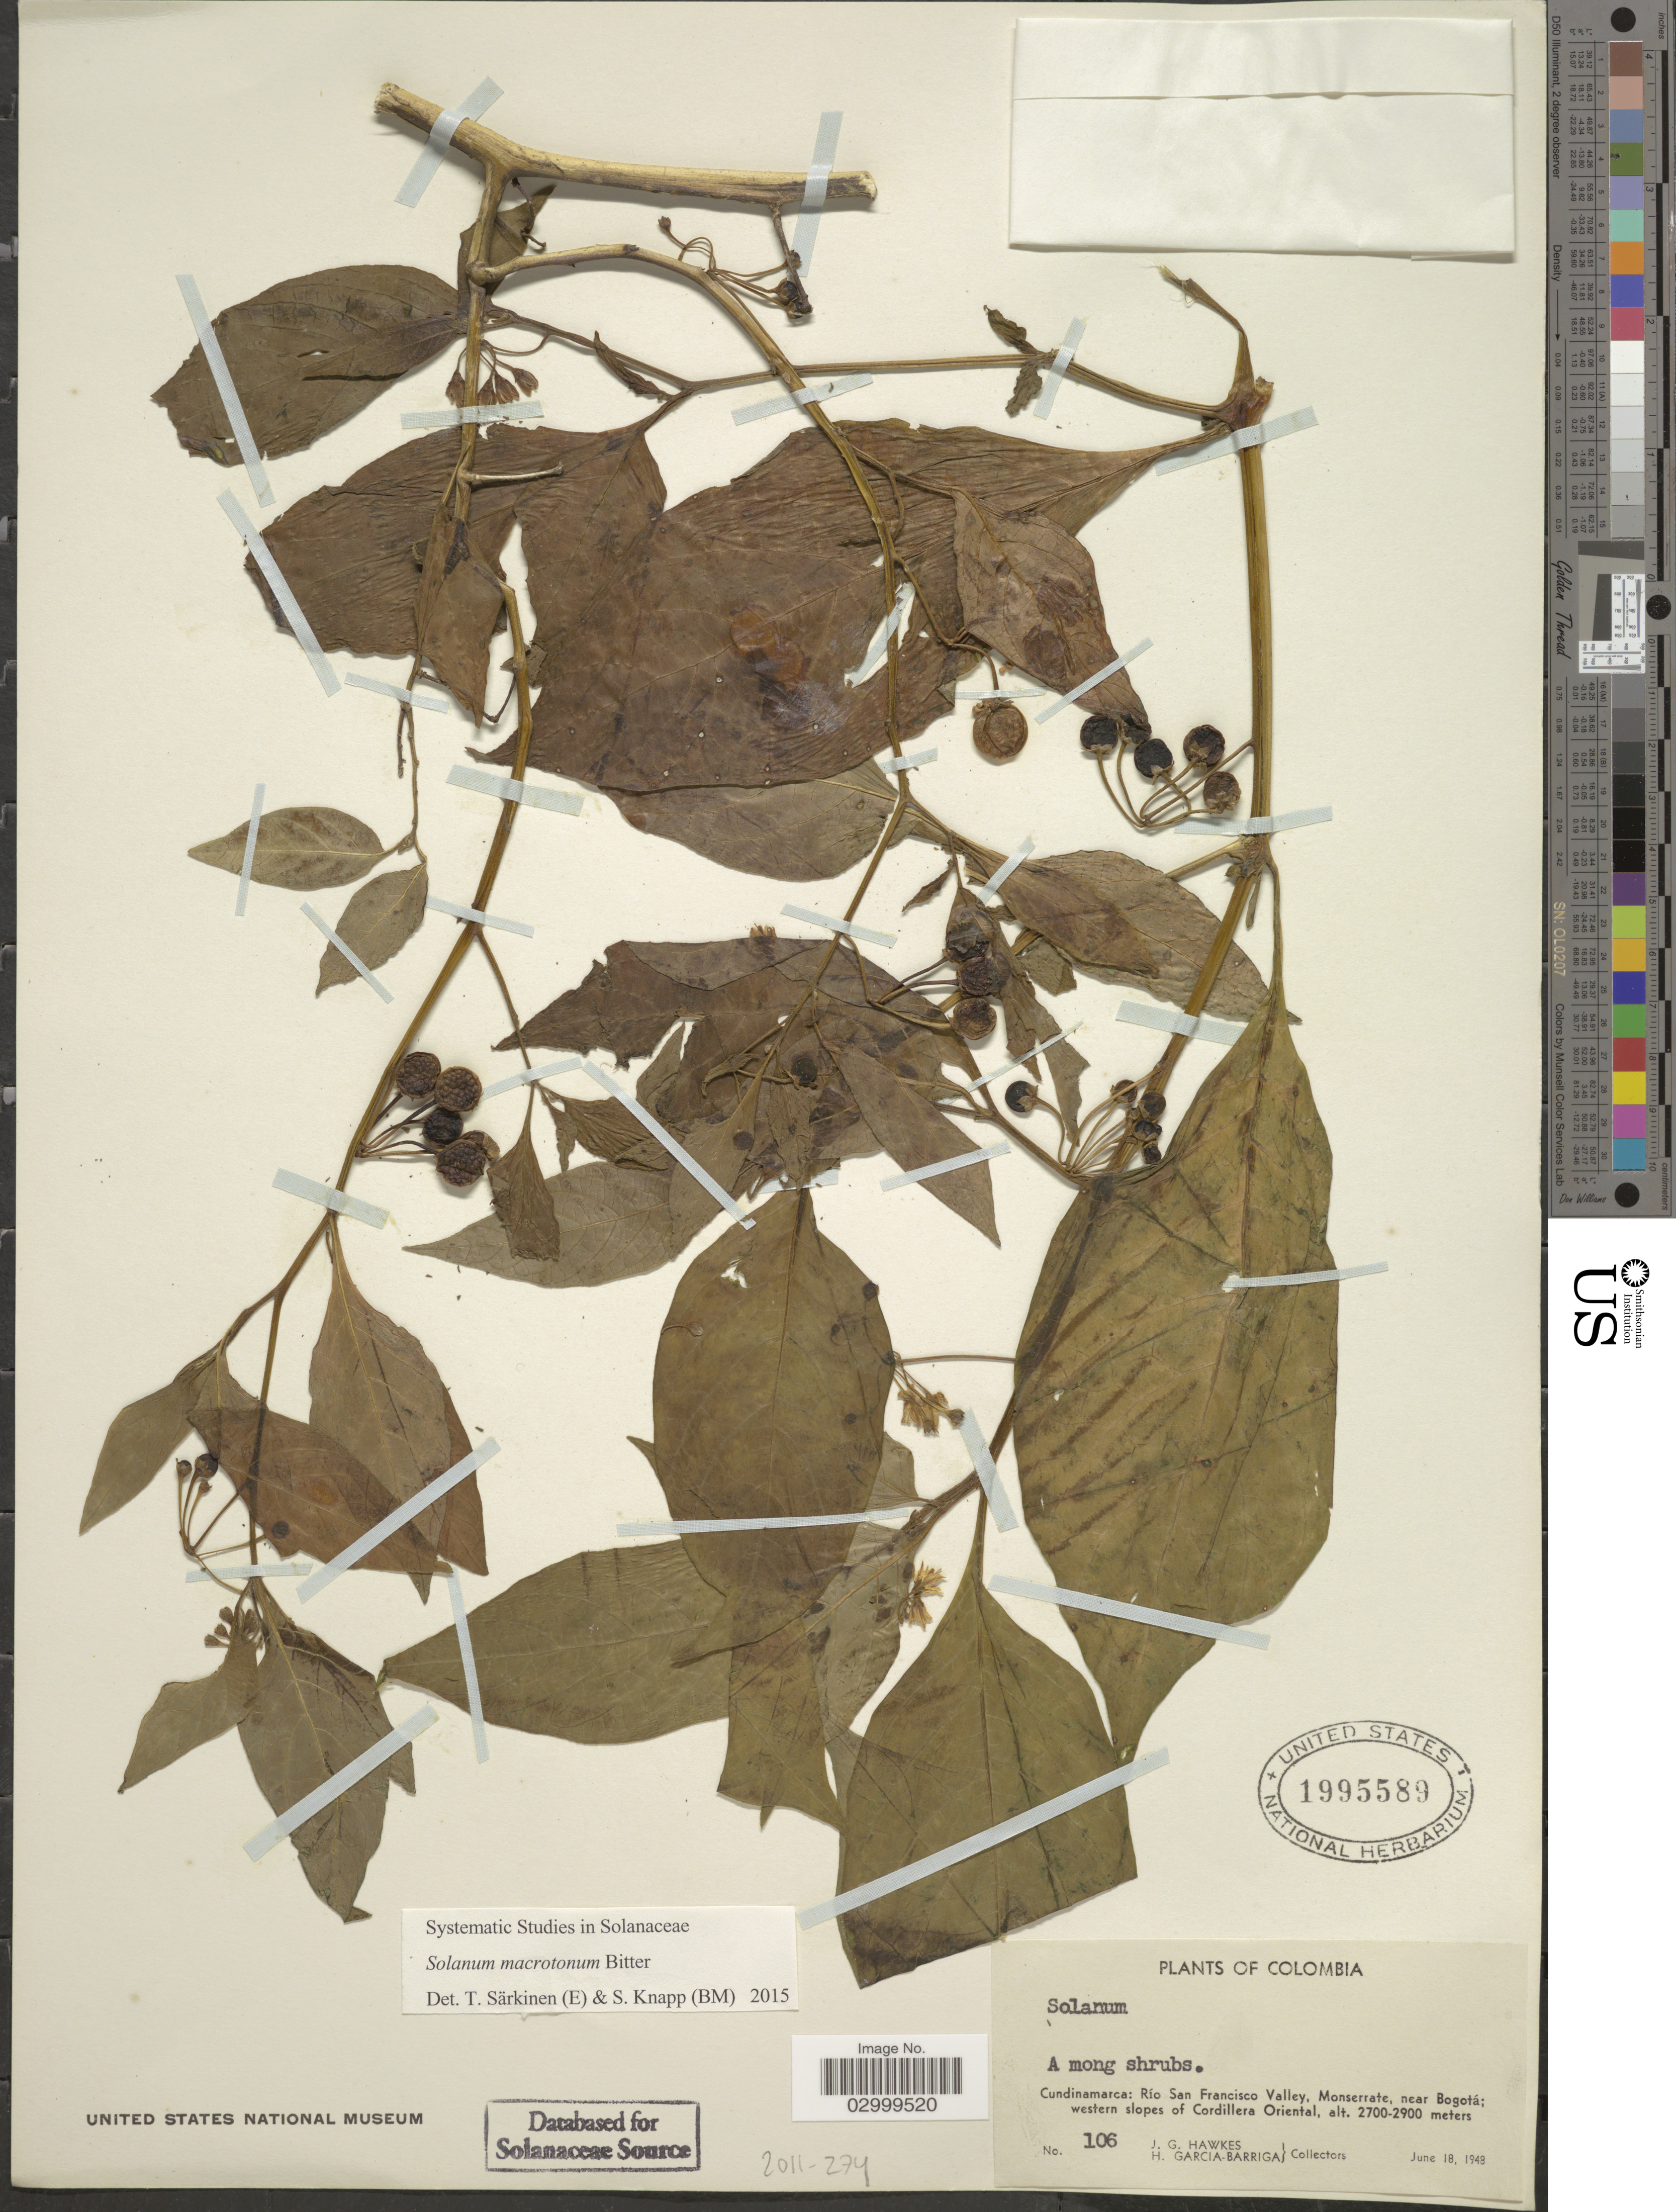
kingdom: Plantae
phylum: Tracheophyta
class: Magnoliopsida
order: Solanales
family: Solanaceae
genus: Solanum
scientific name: Solanum macrotonum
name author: Bitter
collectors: J. Hawkes & H. García Barriga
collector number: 106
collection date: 1948-06-18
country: Colombia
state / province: Cundinamarca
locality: Río San Francisco Valley, Monserrate, near Bogotá; western slopes of Cordillera Oriental.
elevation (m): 2700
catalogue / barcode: US 1995589